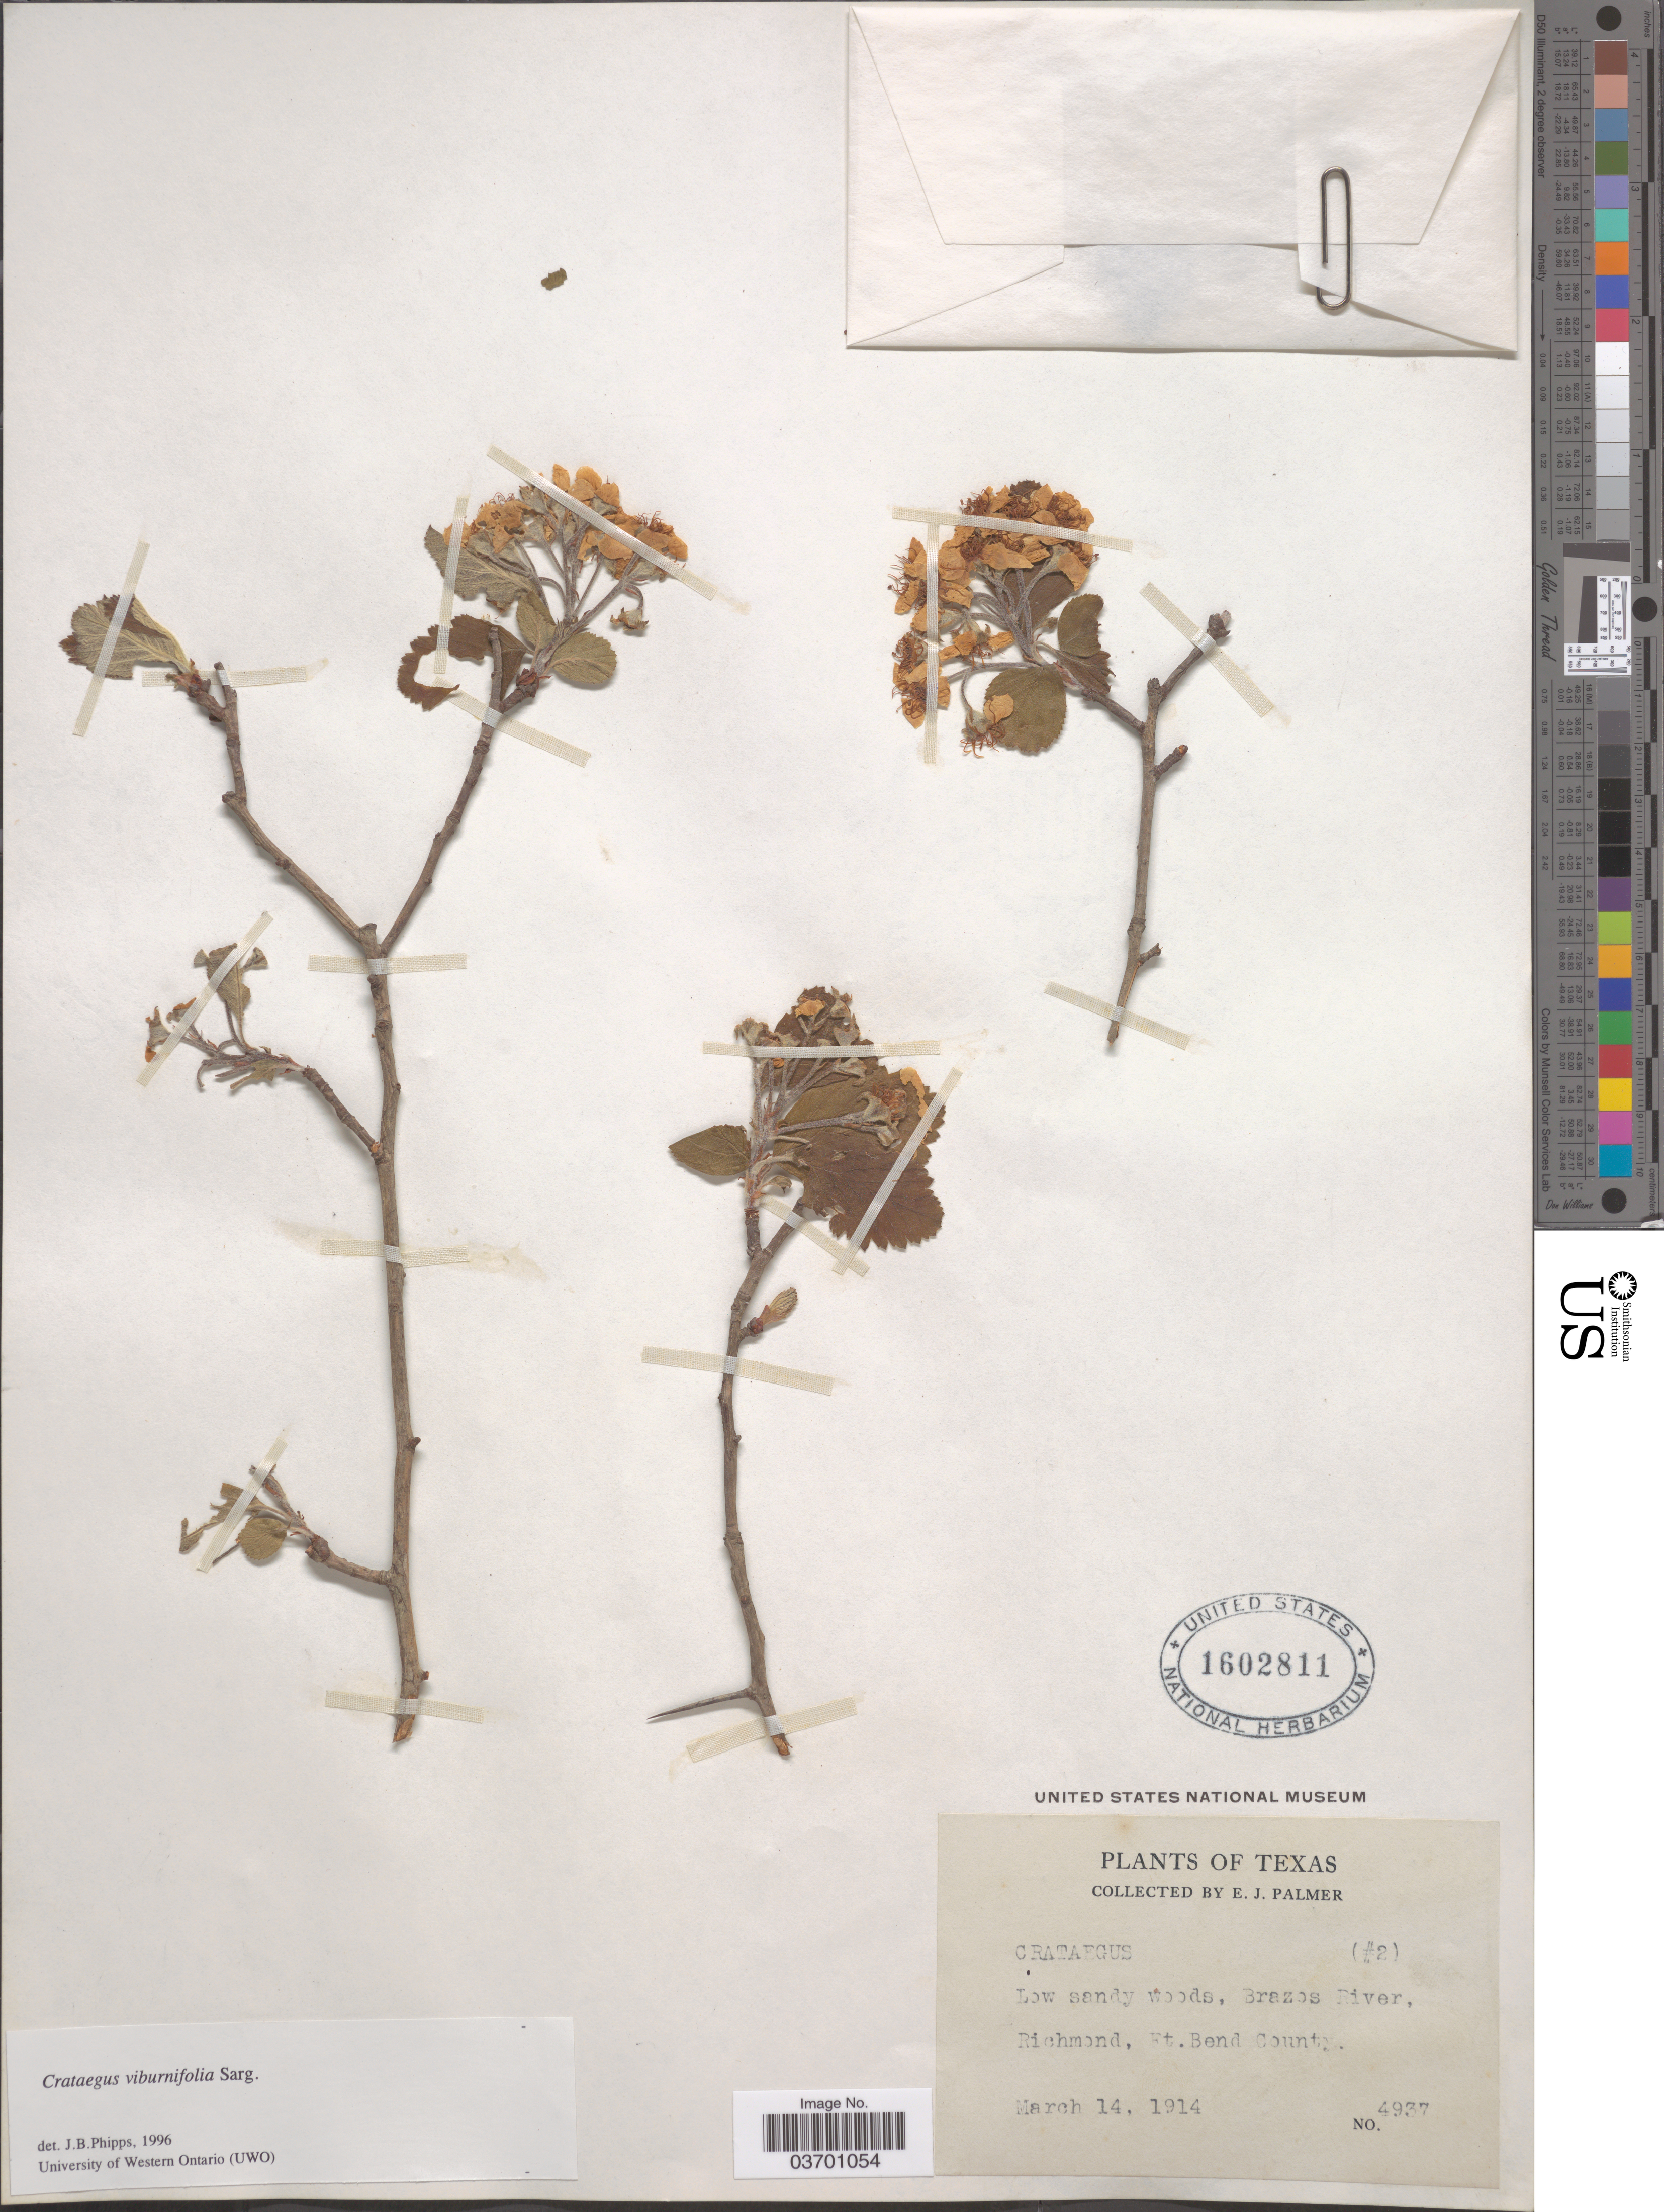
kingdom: Plantae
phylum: Tracheophyta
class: Magnoliopsida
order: Rosales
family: Rosaceae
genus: Crataegus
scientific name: Crataegus mollis var. viburnifolia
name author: (Sarg.) Lance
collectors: E. J. Palmer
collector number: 4937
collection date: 1914-03-14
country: United States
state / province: Texas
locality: Brazos River, Richmond, Ft. Bend County.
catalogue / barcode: US 1602811